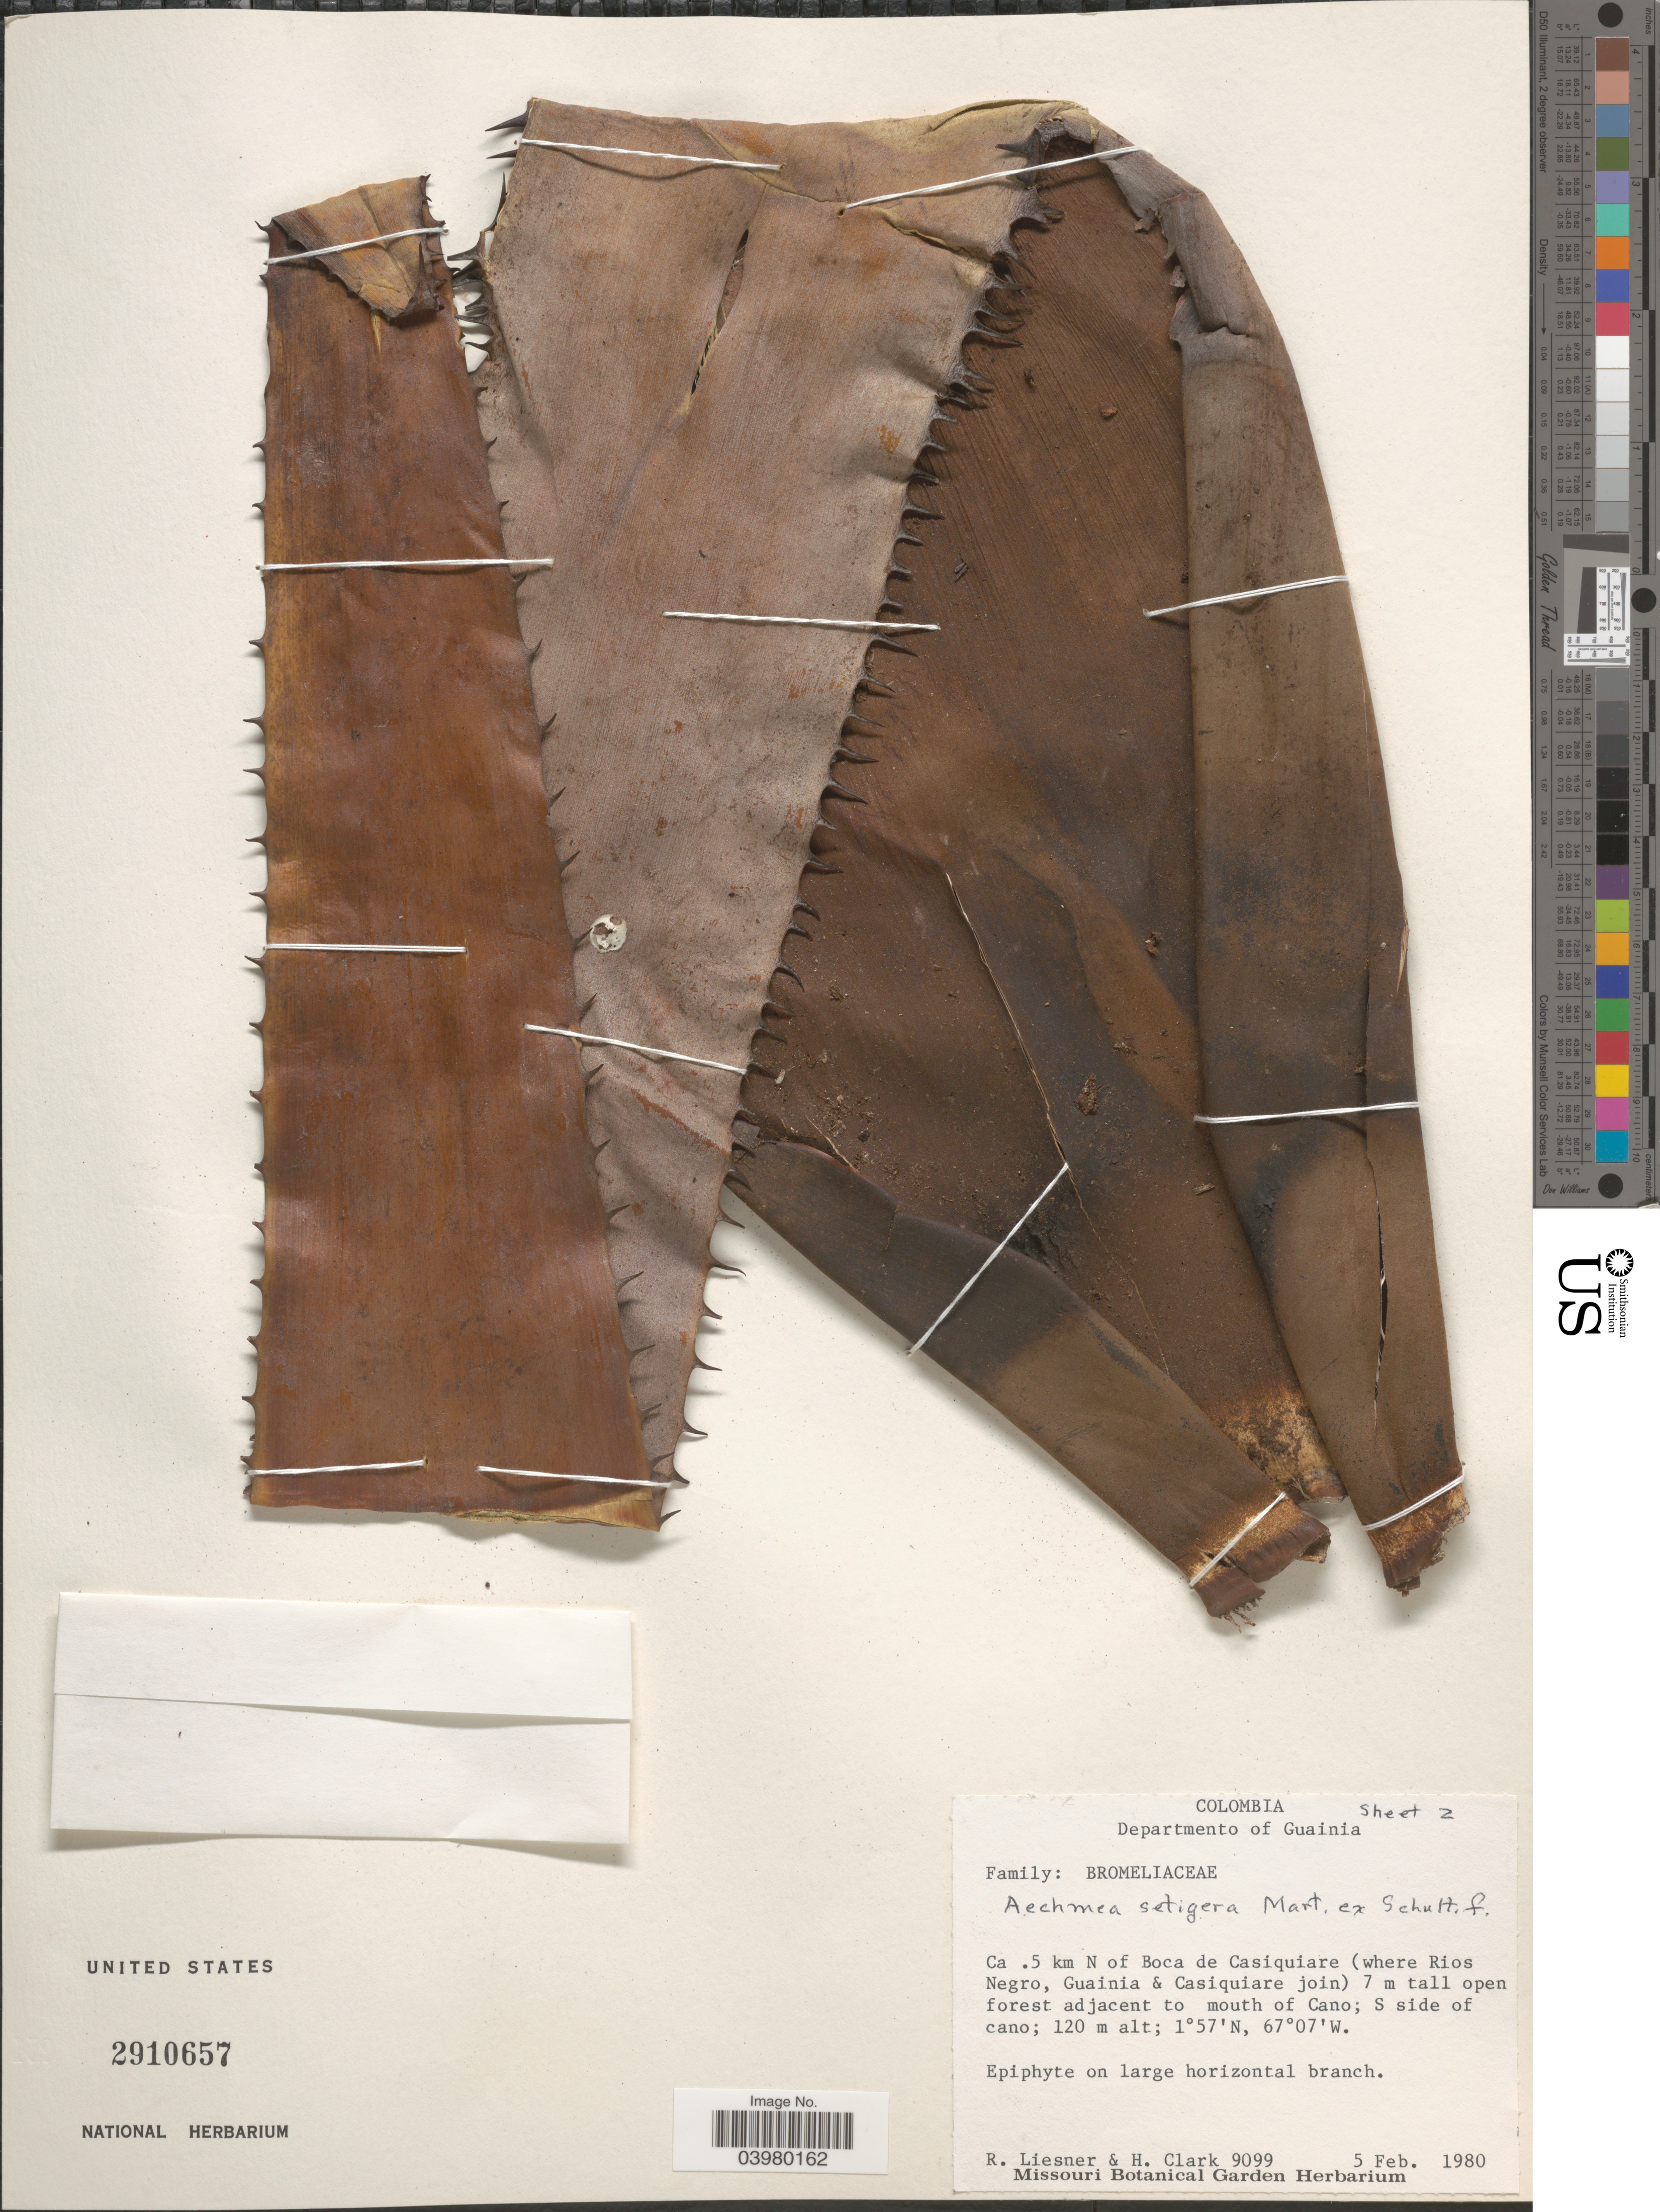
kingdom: Plantae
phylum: Tracheophyta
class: Liliopsida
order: Poales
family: Bromeliaceae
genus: Aechmea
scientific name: Aechmea setigera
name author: Mart. ex Schult. & Schult. f.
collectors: R. L. Liesner & H. Clark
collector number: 9099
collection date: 1980-02-05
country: Colombia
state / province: Guainía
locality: Departmento of Guainia. Ca. 5 km N of Boca de Casiquiare (where Rios Negro, Guainia & Casiquiare join) 7 m tall open forest adjacent to mouth of Cano; S side of cano.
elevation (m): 120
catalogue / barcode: US 2910657